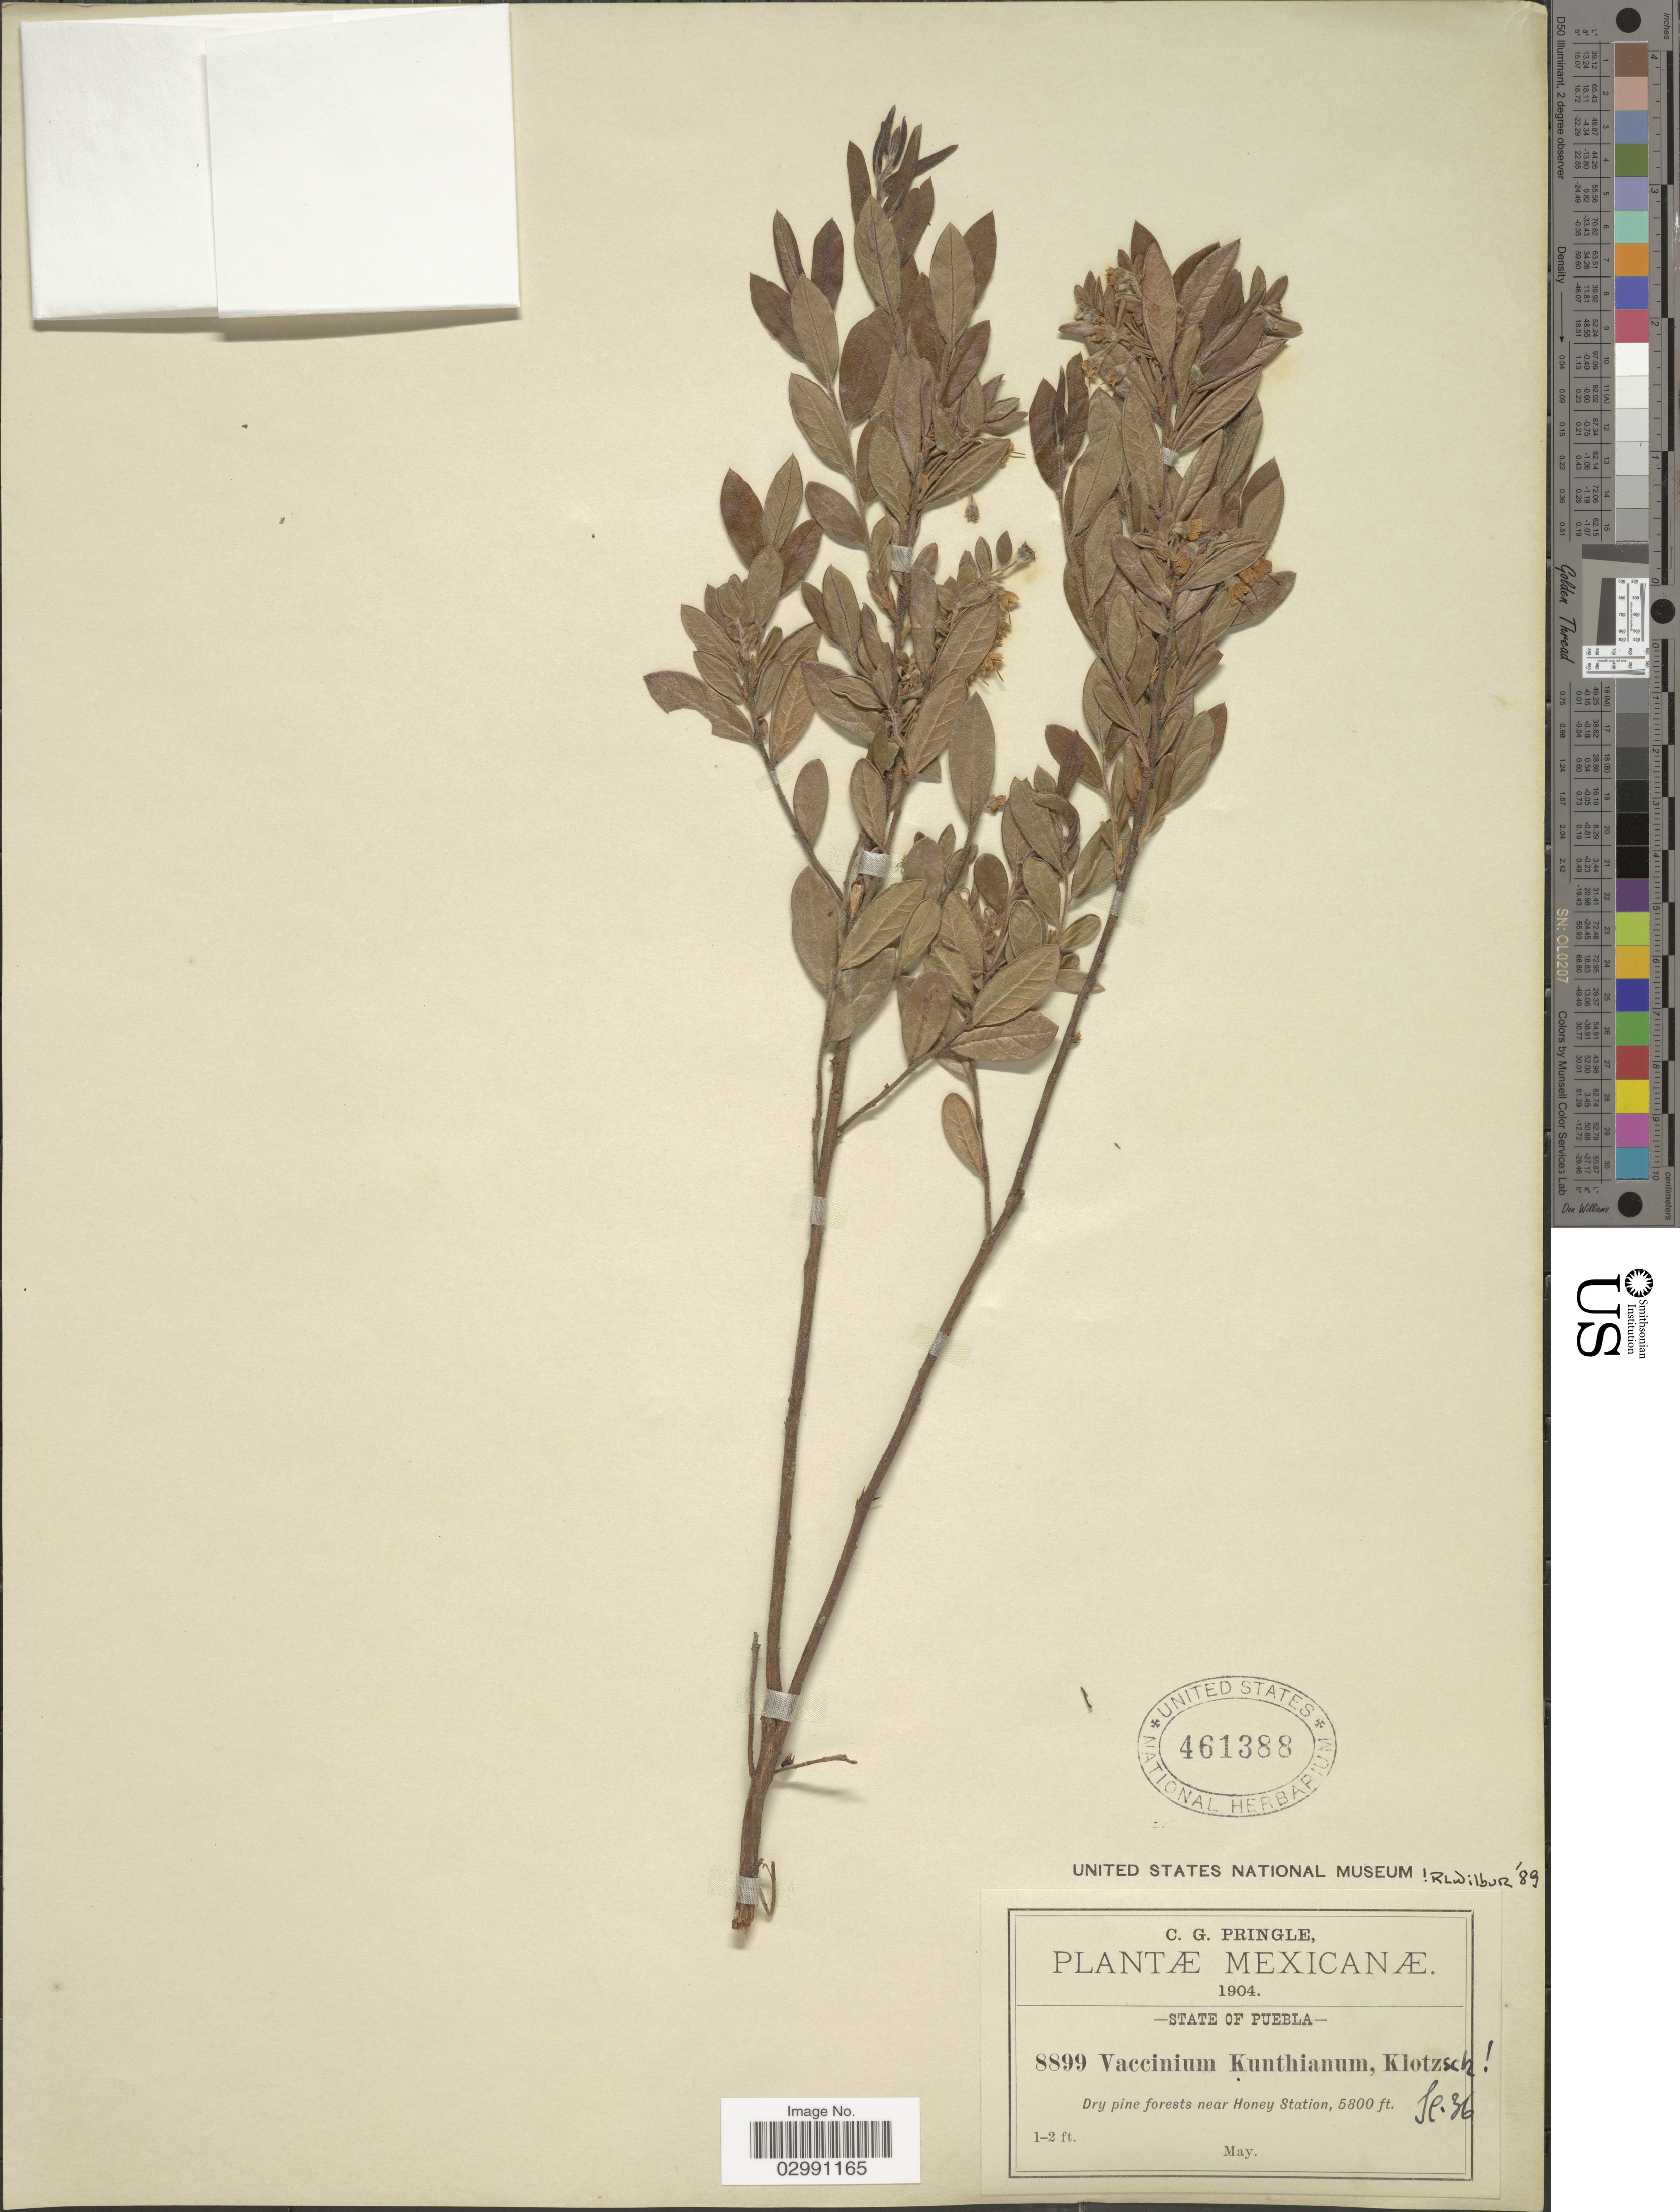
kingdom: Plantae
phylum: Tracheophyta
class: Magnoliopsida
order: Ericales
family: Ericaceae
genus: Vaccinium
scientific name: Vaccinium kunthianum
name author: Klotzsch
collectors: C. G. Pringle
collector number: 8899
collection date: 1904-05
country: Mexico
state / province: Puebla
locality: Dry pine forests near Honey Station.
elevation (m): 1768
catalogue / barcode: US 461388